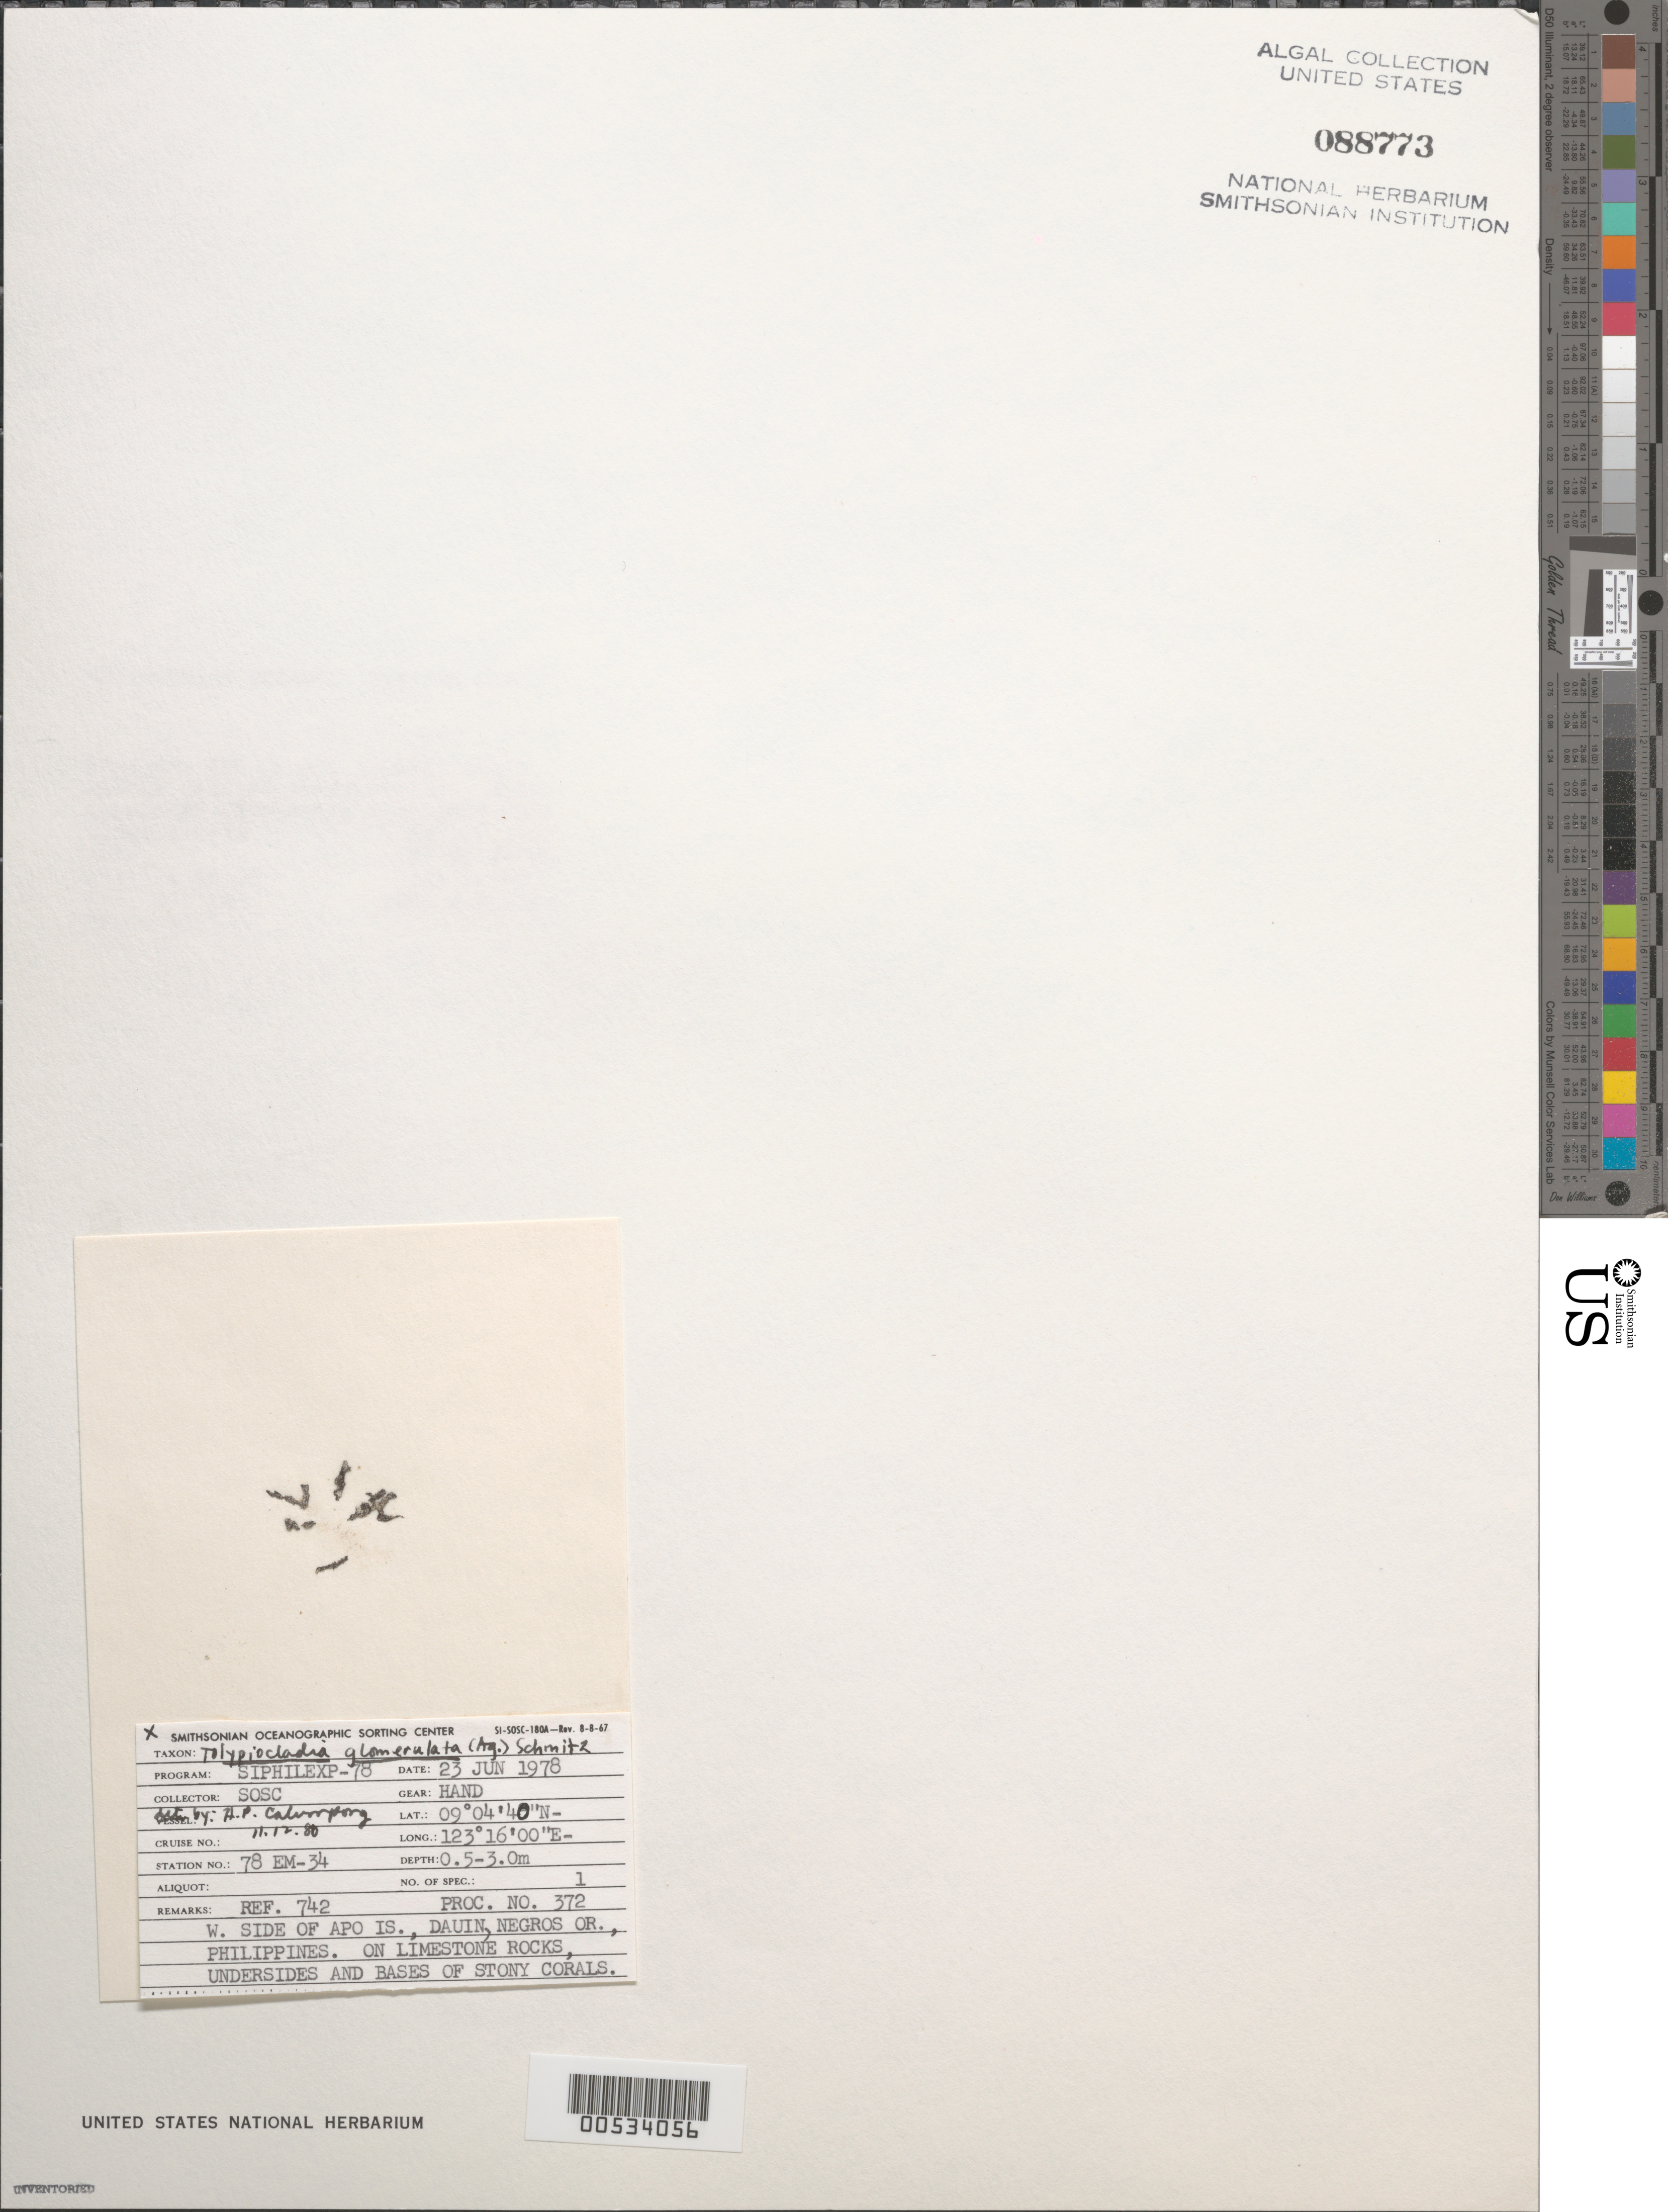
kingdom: Plantae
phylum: Rhodophyta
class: Florideophyceae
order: Ceramiales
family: Rhodomelaceae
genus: Tolypiocladia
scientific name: Tolypiocladia glomerulata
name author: (C. Agardh) F. Schmitz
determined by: Calumpong, H. P.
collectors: SOSC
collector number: Station 78 Em-34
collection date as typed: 23 Jun 1978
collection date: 1978-06-23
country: Philippines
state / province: Central Visayas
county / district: Negros Oriental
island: Apo Island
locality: Apo Island, Dauin, Negros Oriental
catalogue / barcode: US 88773